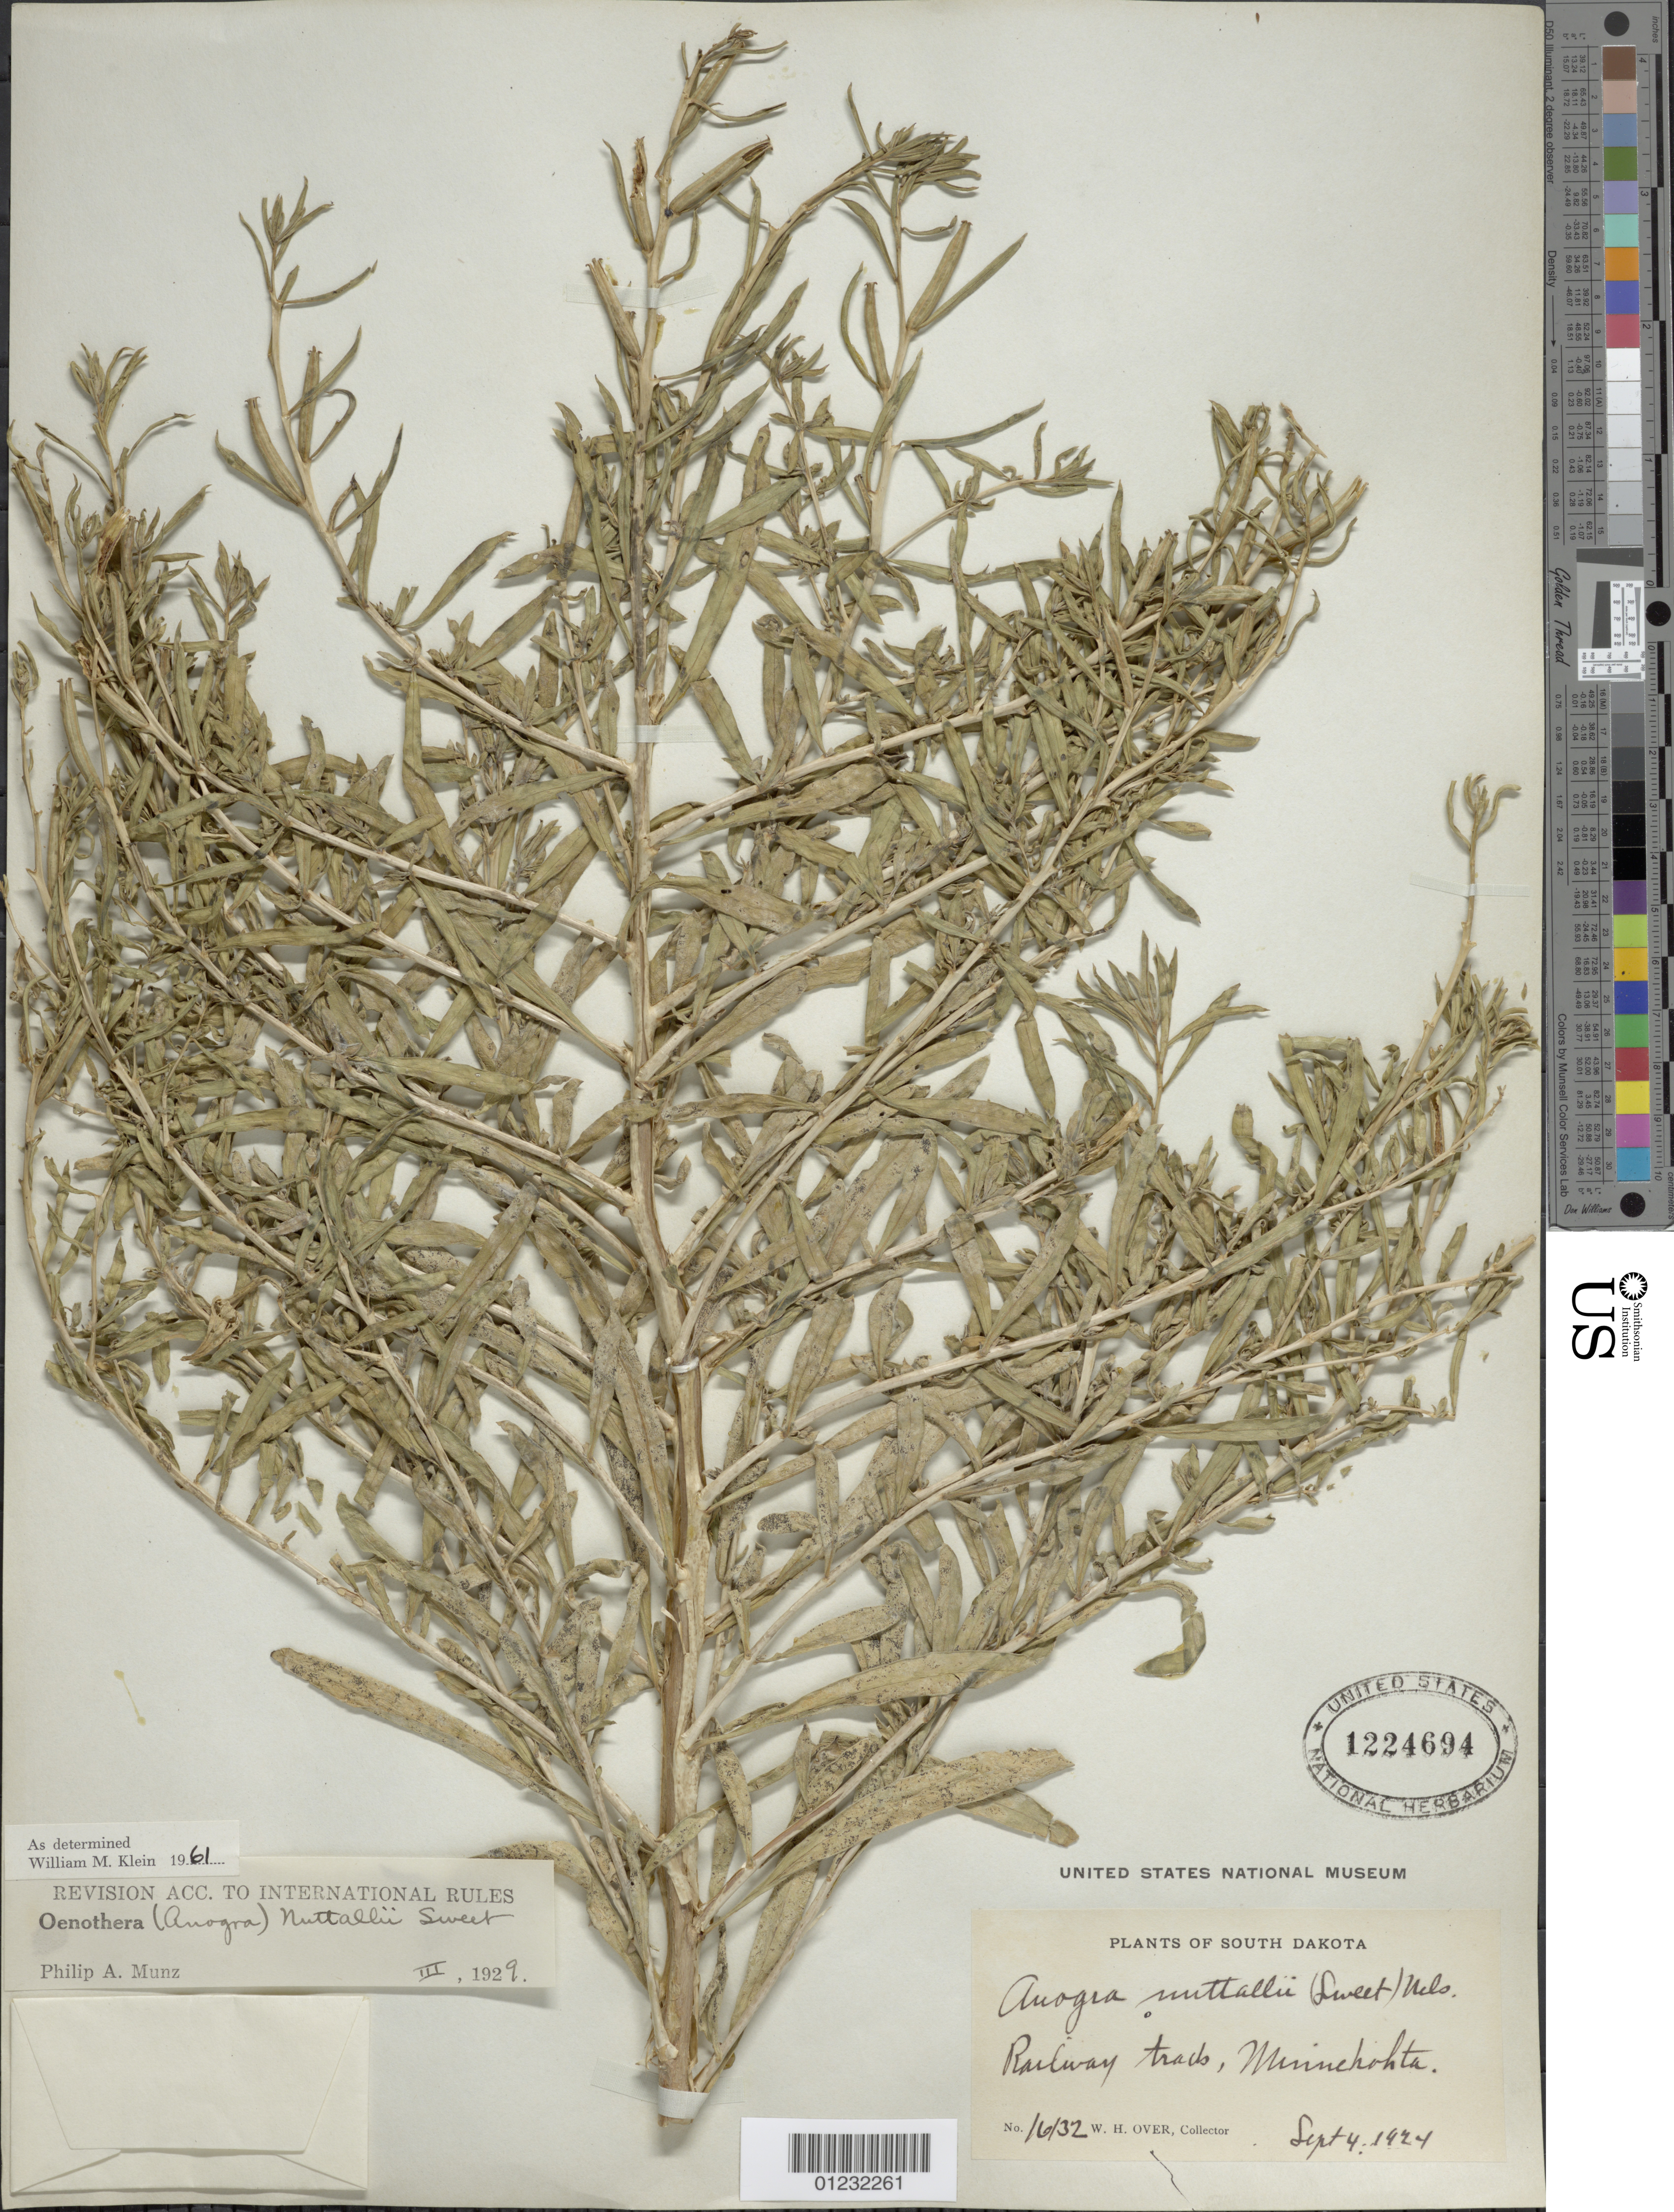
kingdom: Plantae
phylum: Tracheophyta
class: Magnoliopsida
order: Myrtales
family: Onagraceae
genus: Oenothera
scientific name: Oenothera nuttallii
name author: Sweet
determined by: Klein, W. M.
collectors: W. Over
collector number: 16132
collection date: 1924-09-04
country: United States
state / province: South Dakota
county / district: Minnehaha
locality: Railway tracks.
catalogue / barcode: US 1224694